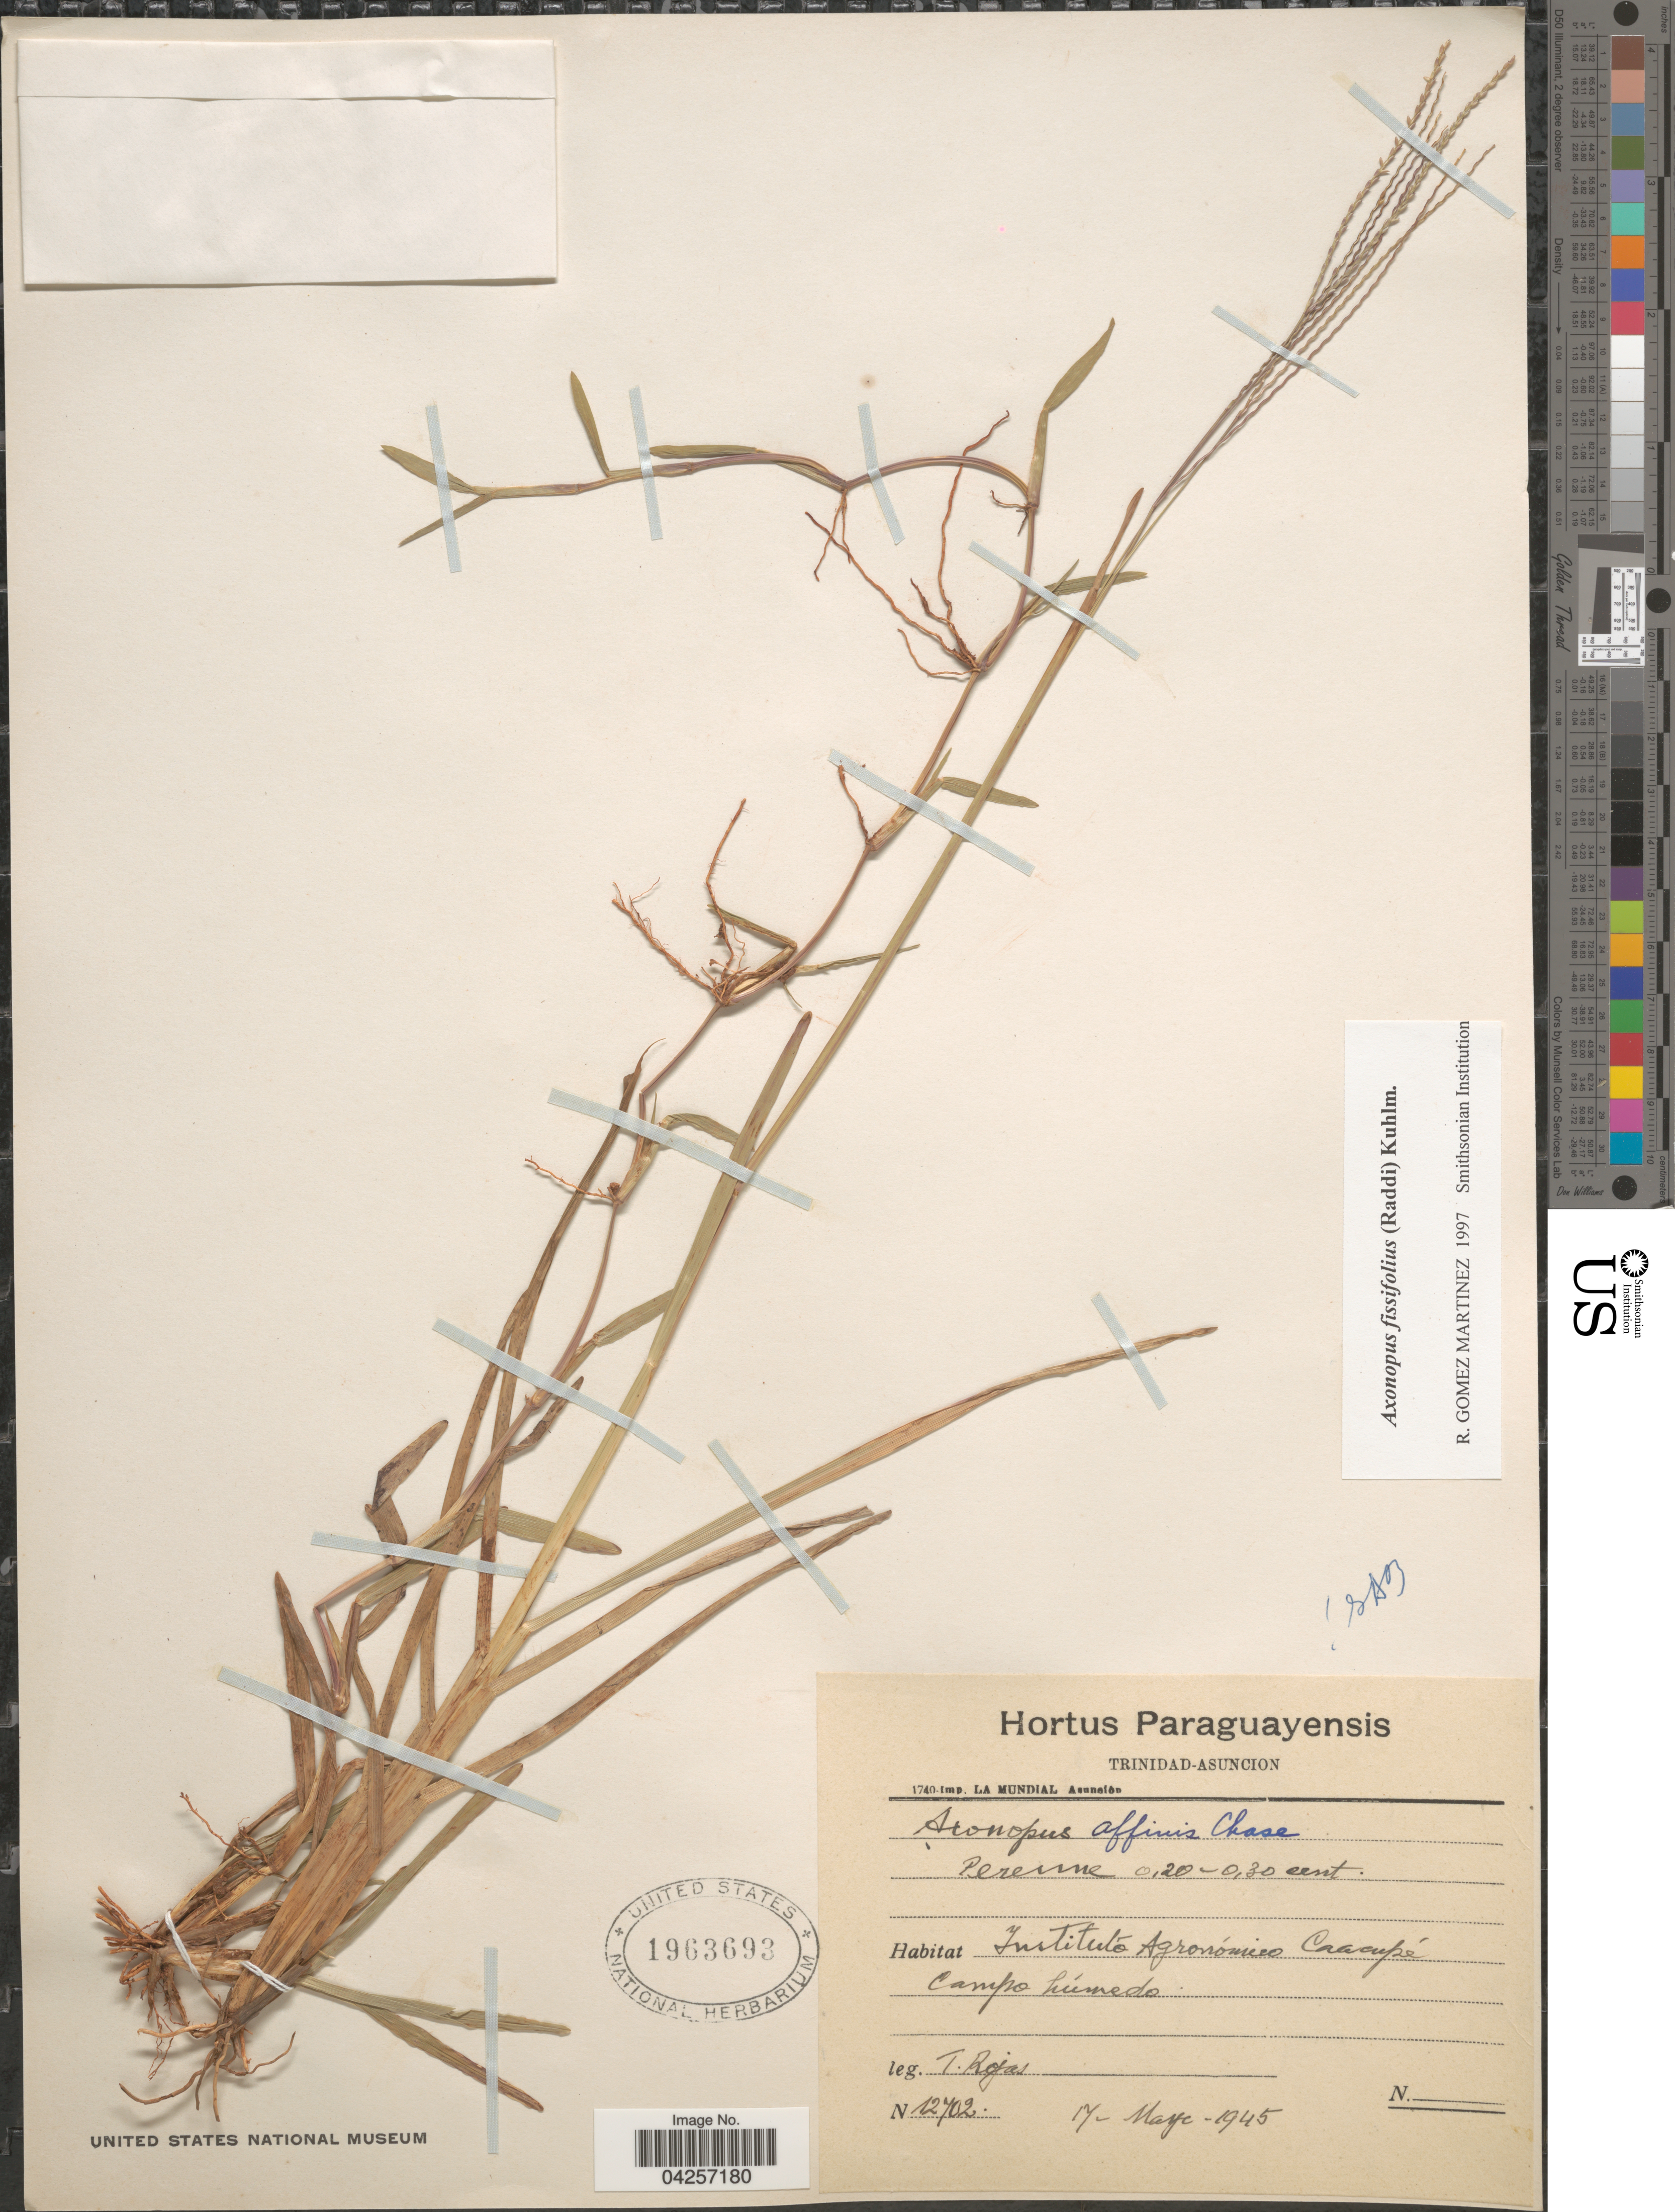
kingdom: Plantae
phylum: Tracheophyta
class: Liliopsida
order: Poales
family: Poaceae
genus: Axonopus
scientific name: Axonopus fissifolius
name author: (Raddi) Kuhlm.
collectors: T. Rojas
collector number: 12702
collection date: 1945-05-17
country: Paraguay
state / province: Asuncion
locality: Instituto Agronómico Caacupé.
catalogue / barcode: US 1963693